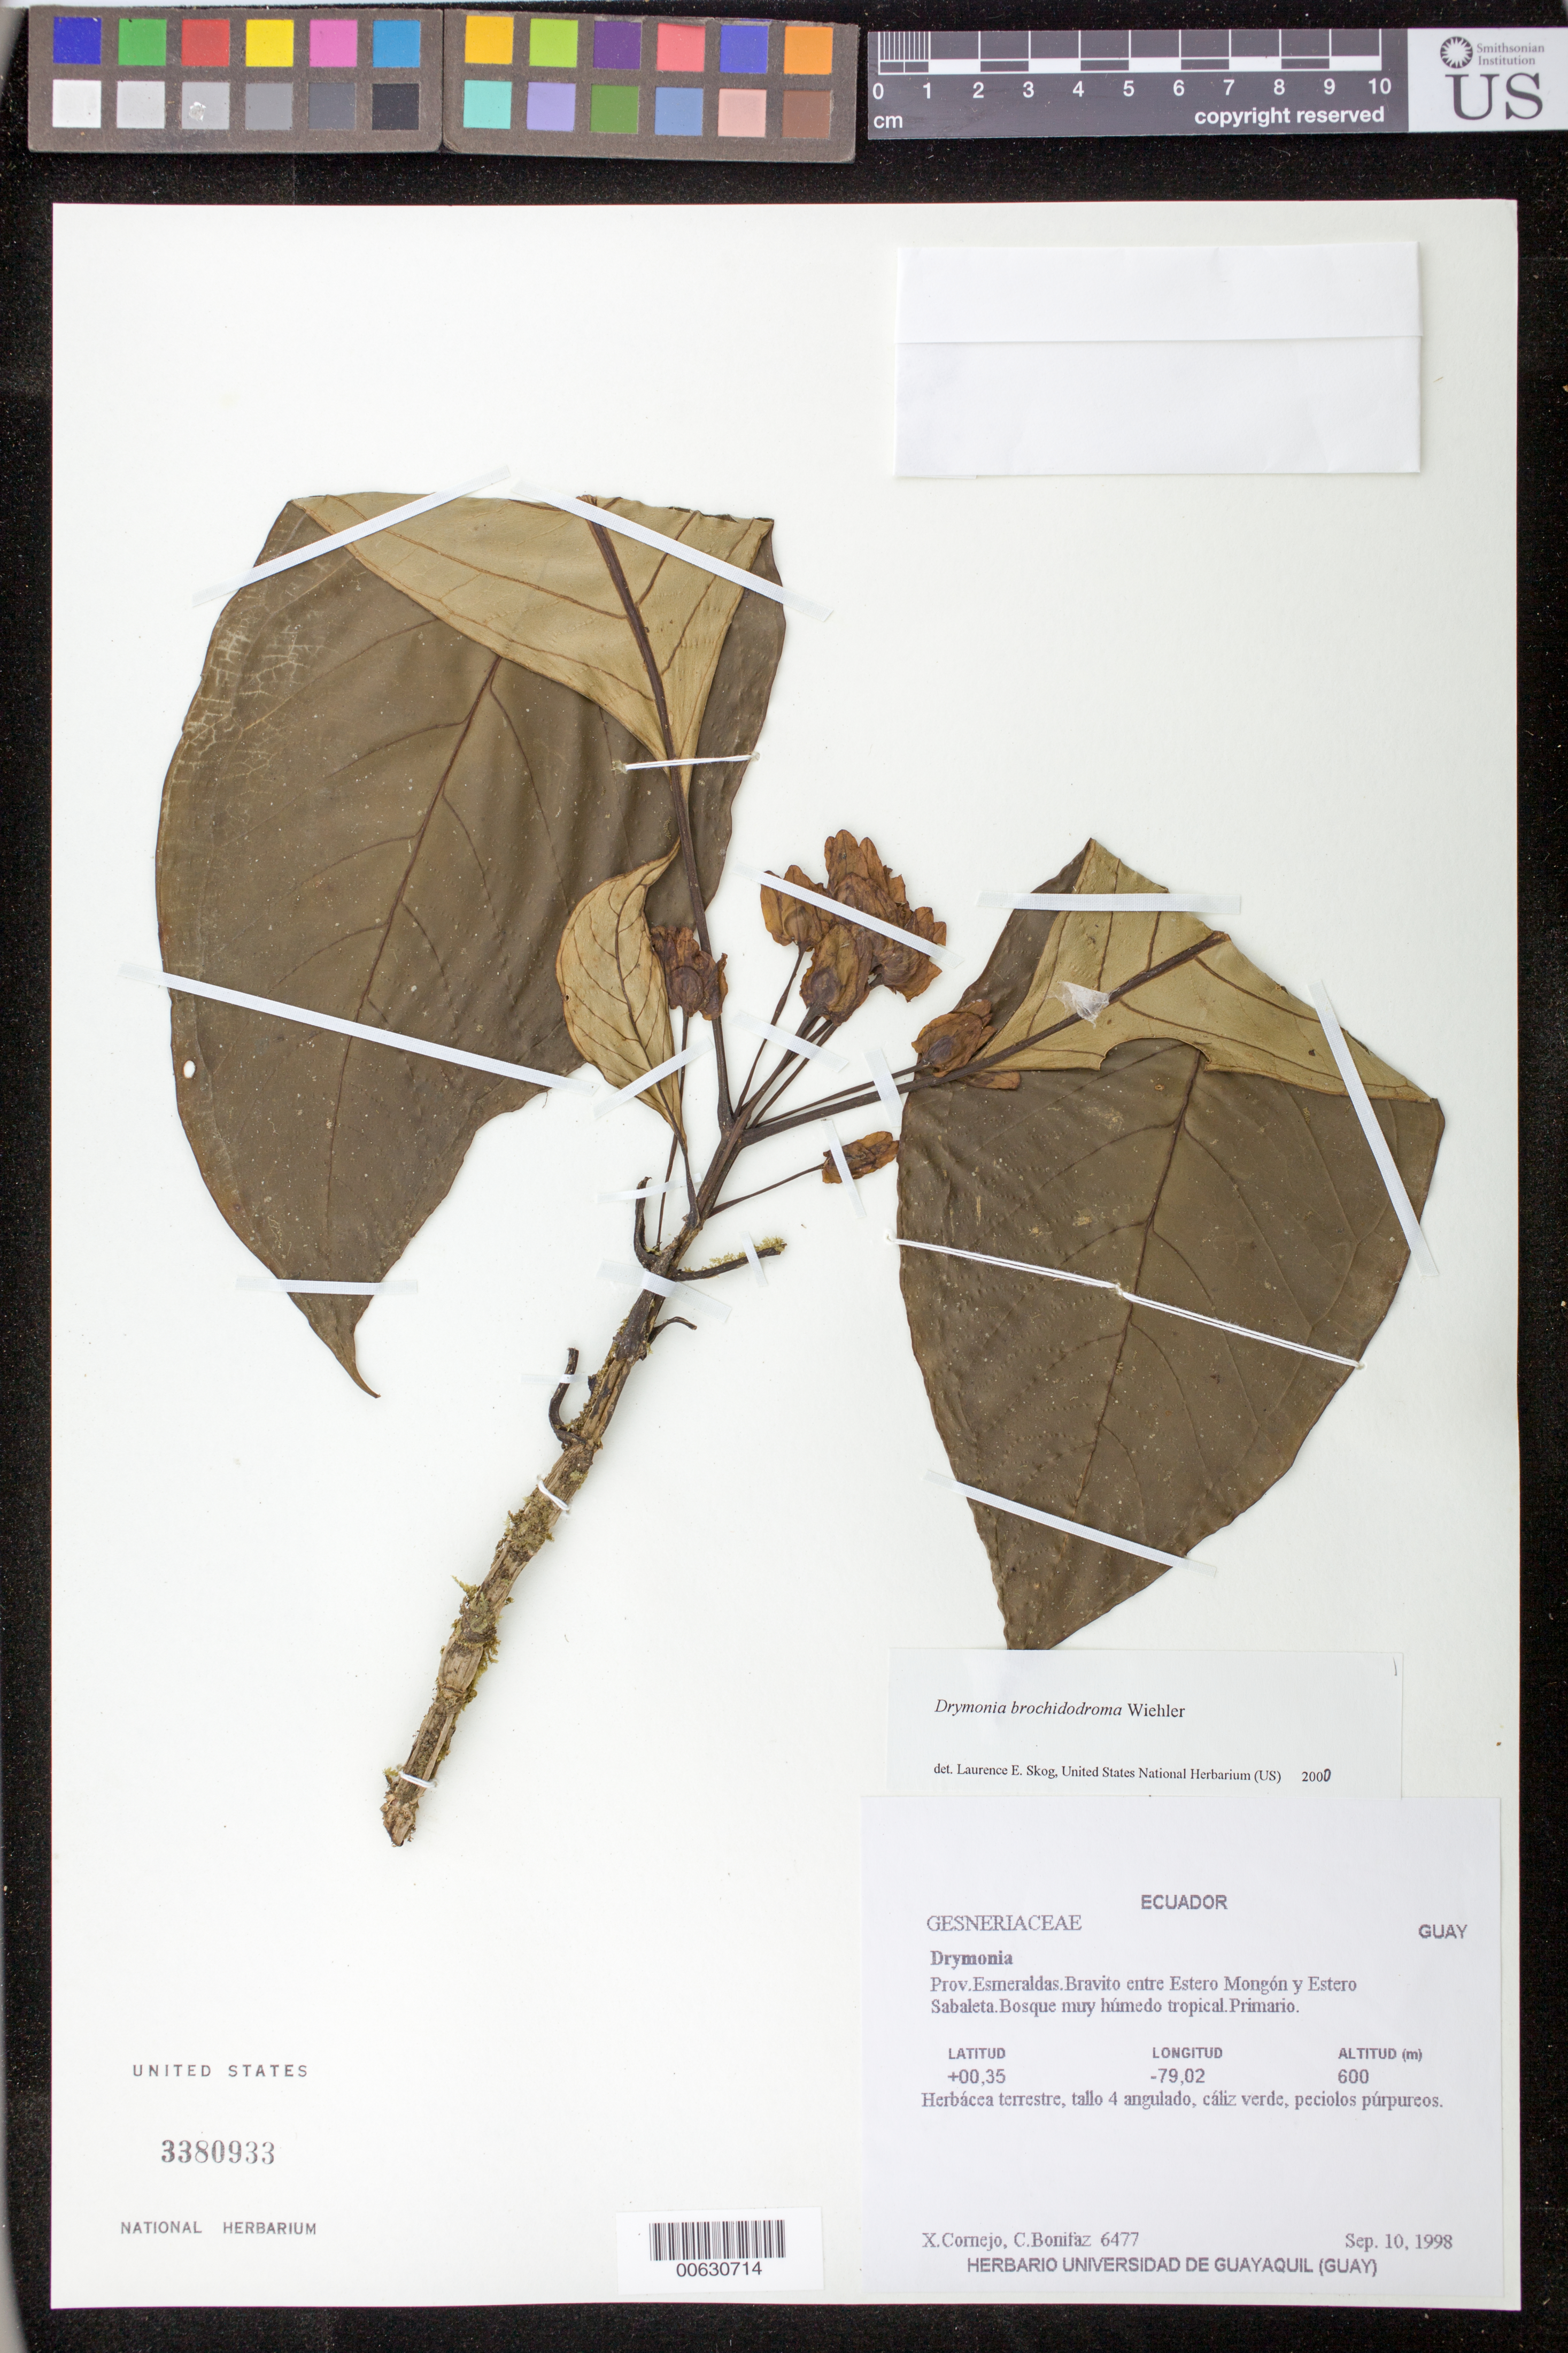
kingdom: Plantae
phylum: Tracheophyta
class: Magnoliopsida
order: Lamiales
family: Gesneriaceae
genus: Drymonia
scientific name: Drymonia brochidodroma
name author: Wiehler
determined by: Skog, Laurence E.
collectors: X. F. Cornejo & C. Bonifaz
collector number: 6477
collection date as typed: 10 Sep 1998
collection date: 1998-09-10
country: Ecuador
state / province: Esmeraldas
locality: Bravito entre Estero Mongón y Estero Sabaleta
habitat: Bosque muy húmedo tropical; primario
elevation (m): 600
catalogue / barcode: US 3380933